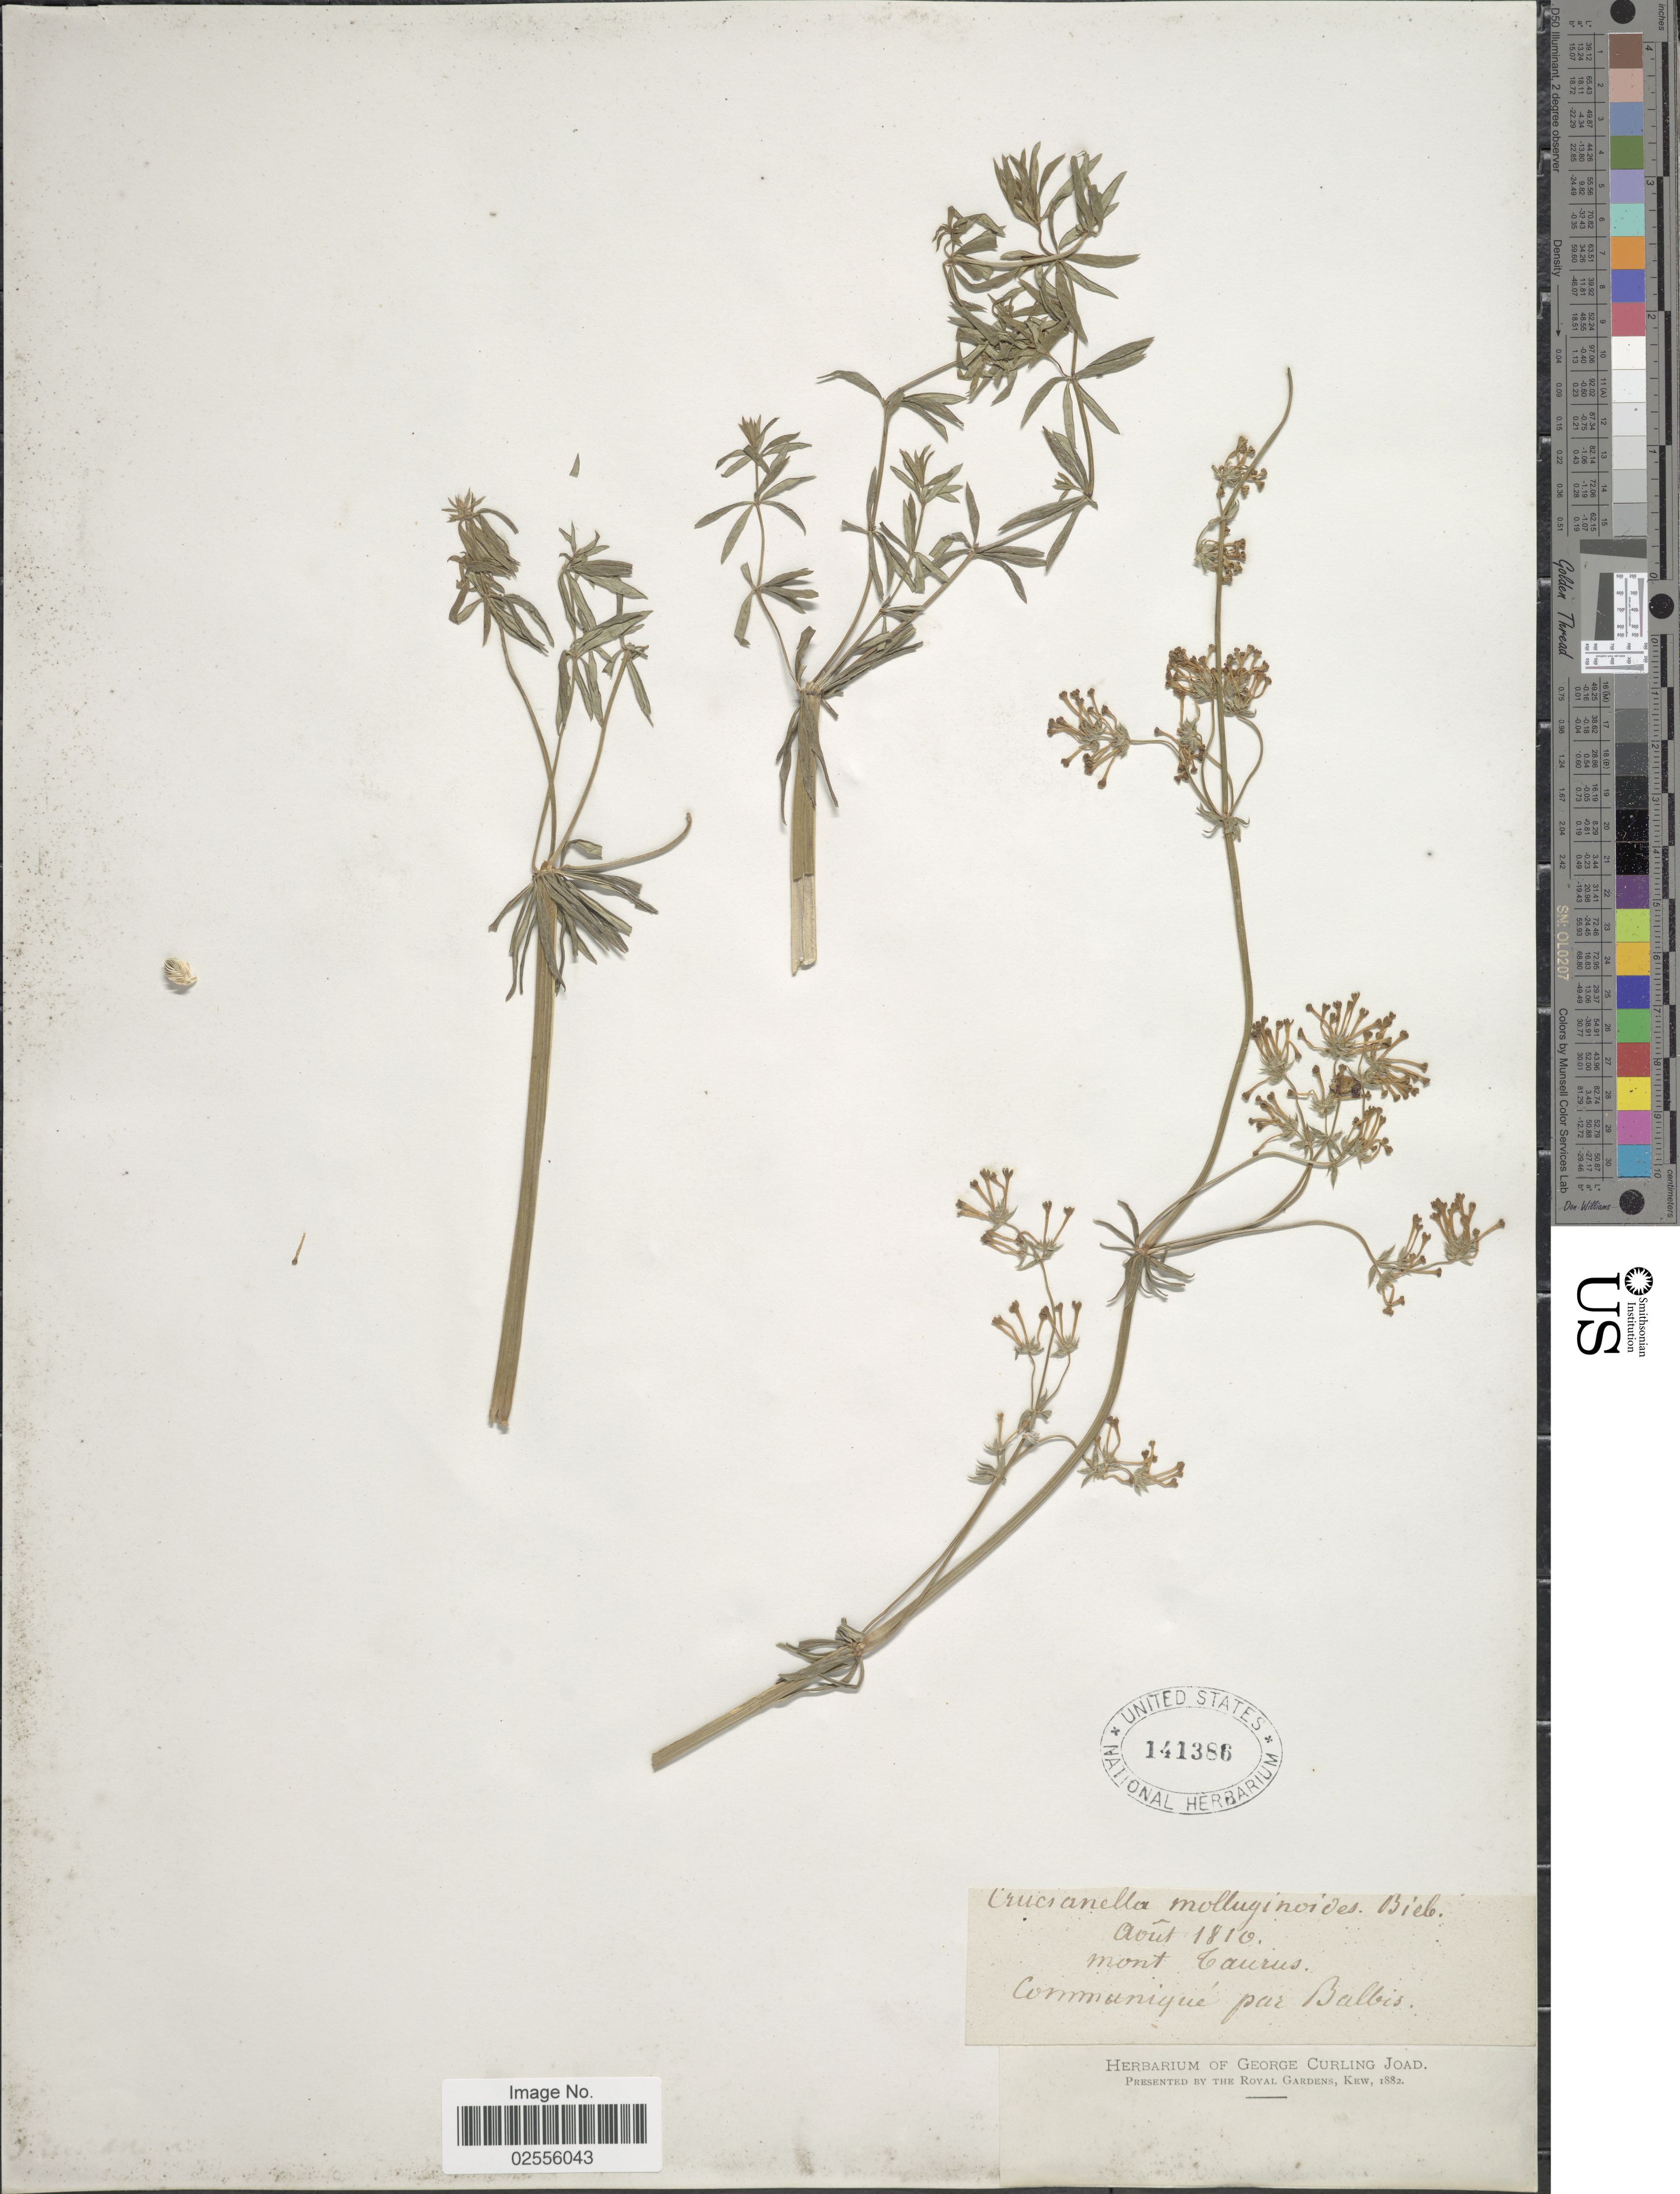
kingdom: Plantae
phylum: Tracheophyta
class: Magnoliopsida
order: Gentianales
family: Rubiaceae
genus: Asperula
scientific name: Asperula molluginoides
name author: (M. Bieb.) Rchb.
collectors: ex herb. George Curling Joad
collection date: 1810-08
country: Turkey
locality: Mont Taurus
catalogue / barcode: US 141386